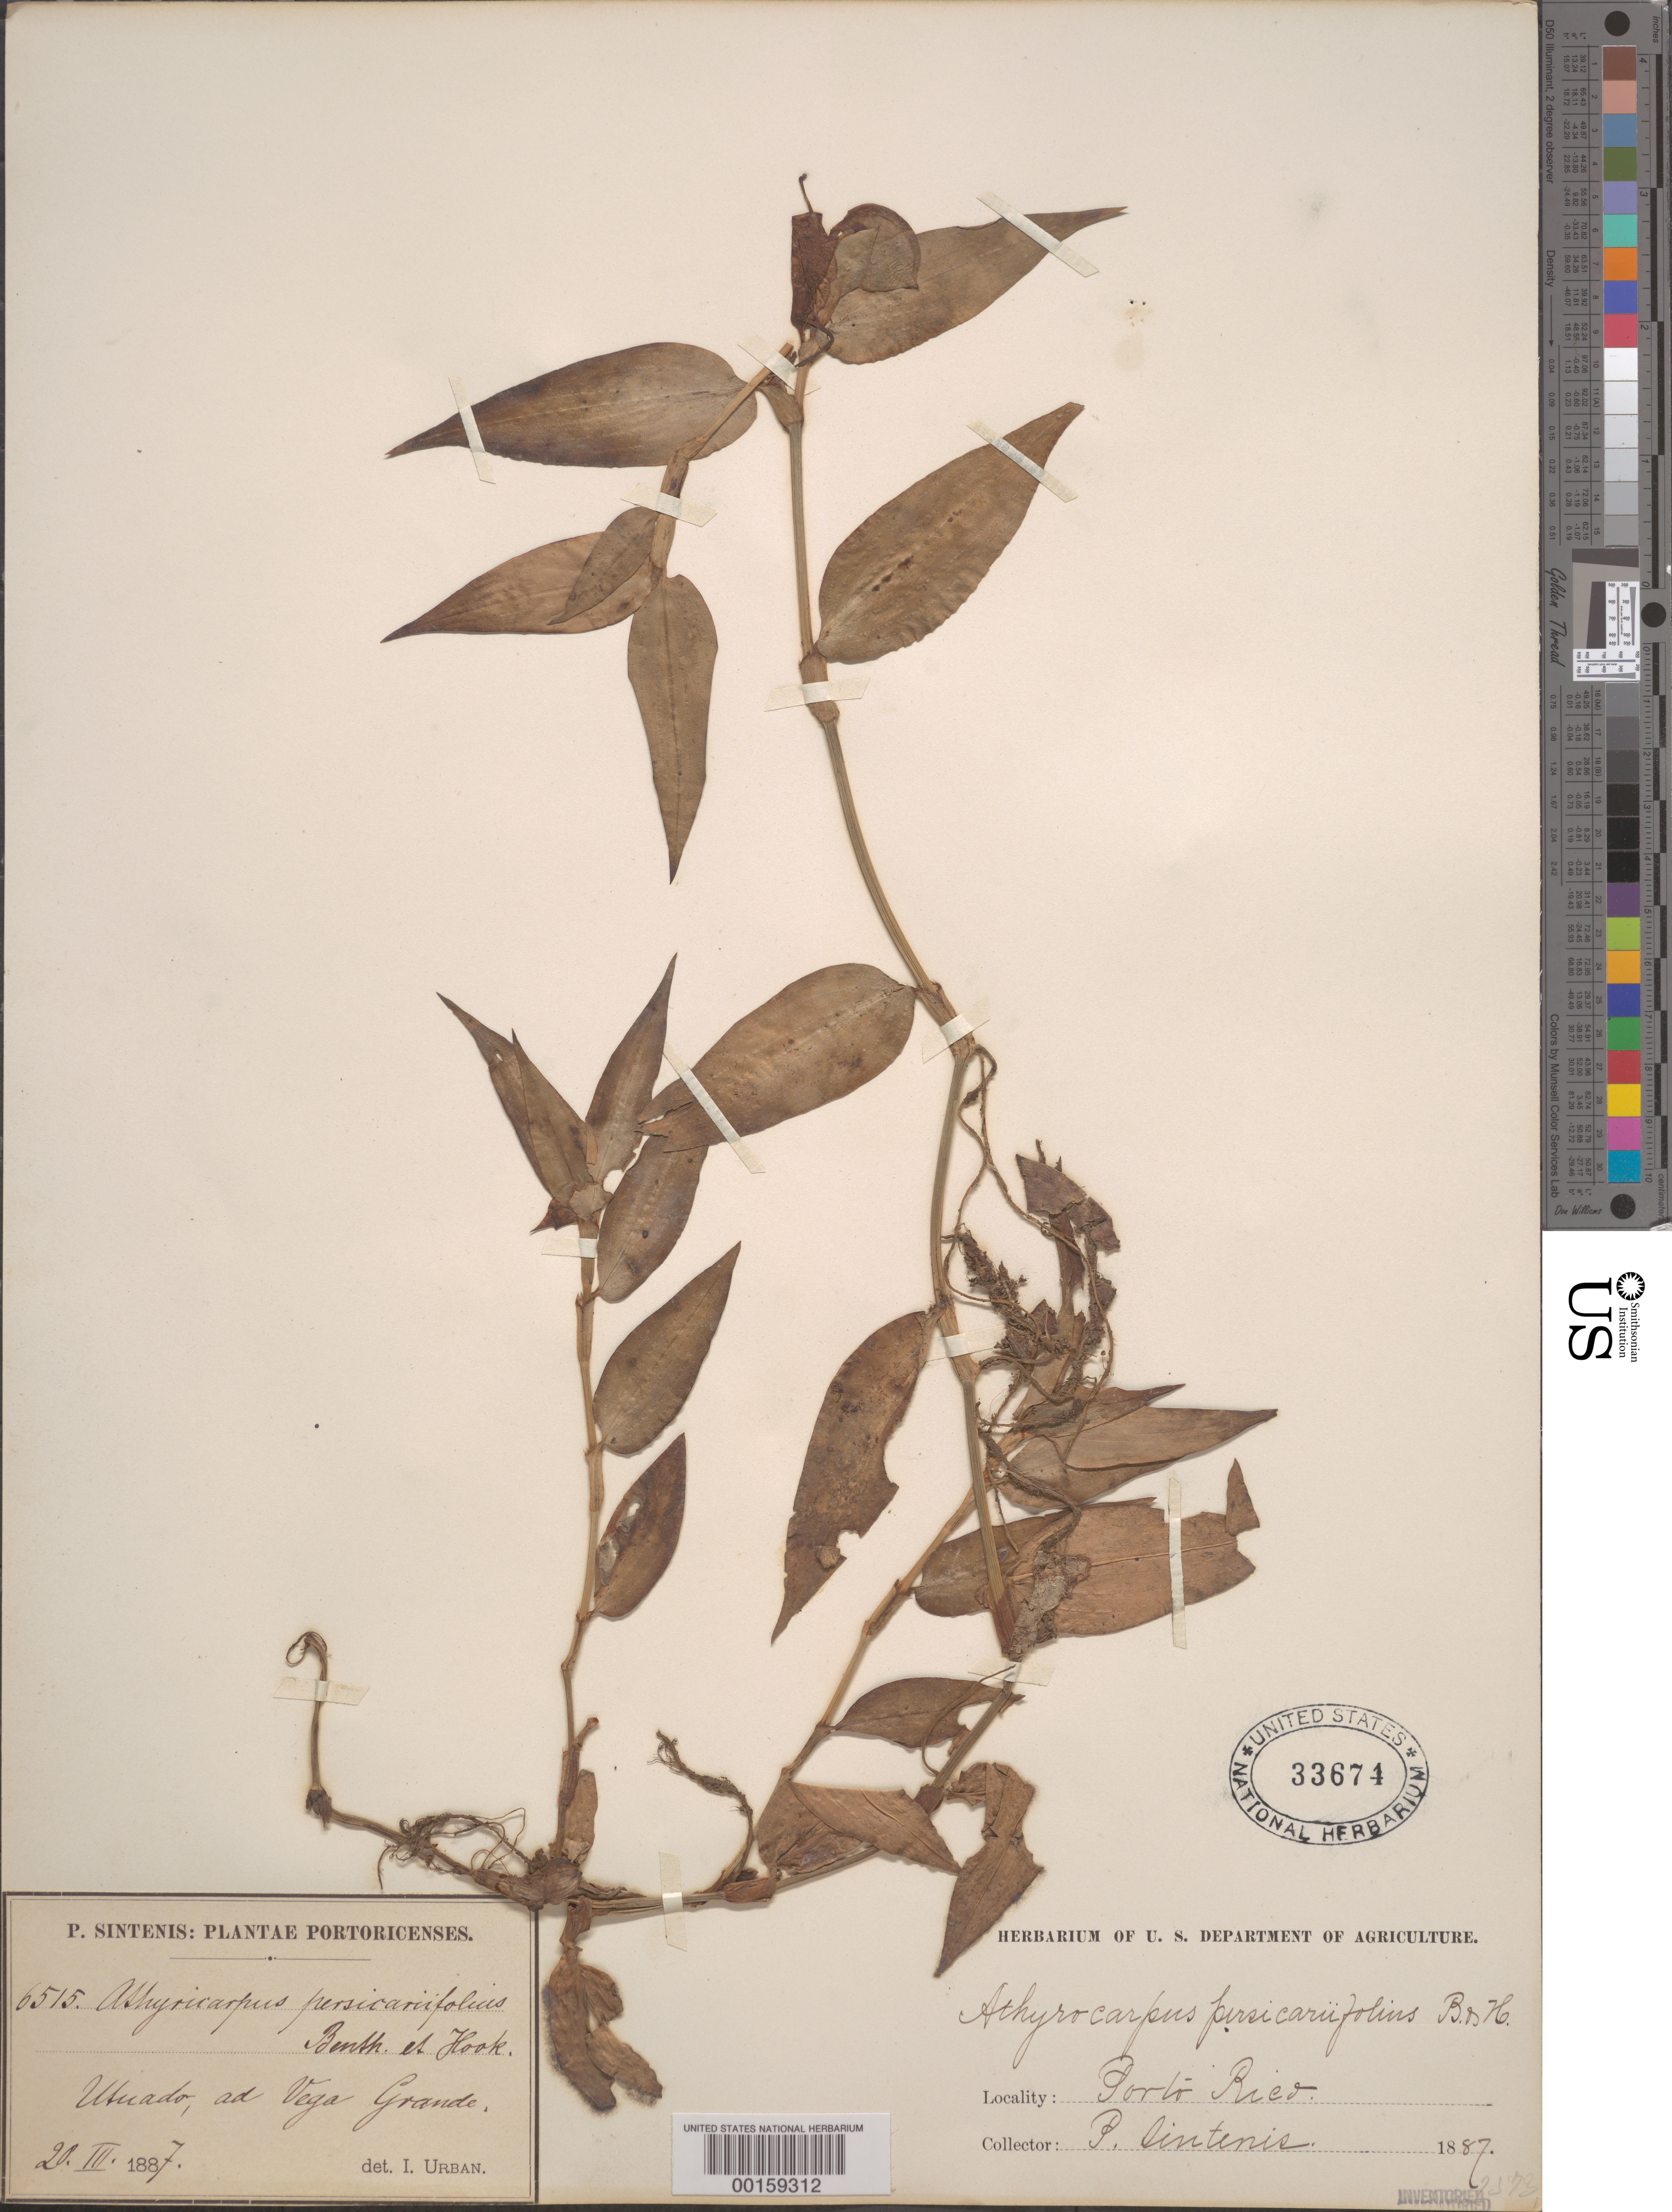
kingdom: Plantae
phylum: Tracheophyta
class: Liliopsida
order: Commelinales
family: Commelinaceae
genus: Commelina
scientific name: Commelina rufipes var. glabrata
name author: (D.R. Hunt) Faden & D.R. Hunt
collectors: P. Sintenis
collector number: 6515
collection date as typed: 20 Mar 1887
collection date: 1887-03-20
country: Puerto Rico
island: Greater Antilles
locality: Utuado, at vega grande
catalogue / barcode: US 33674